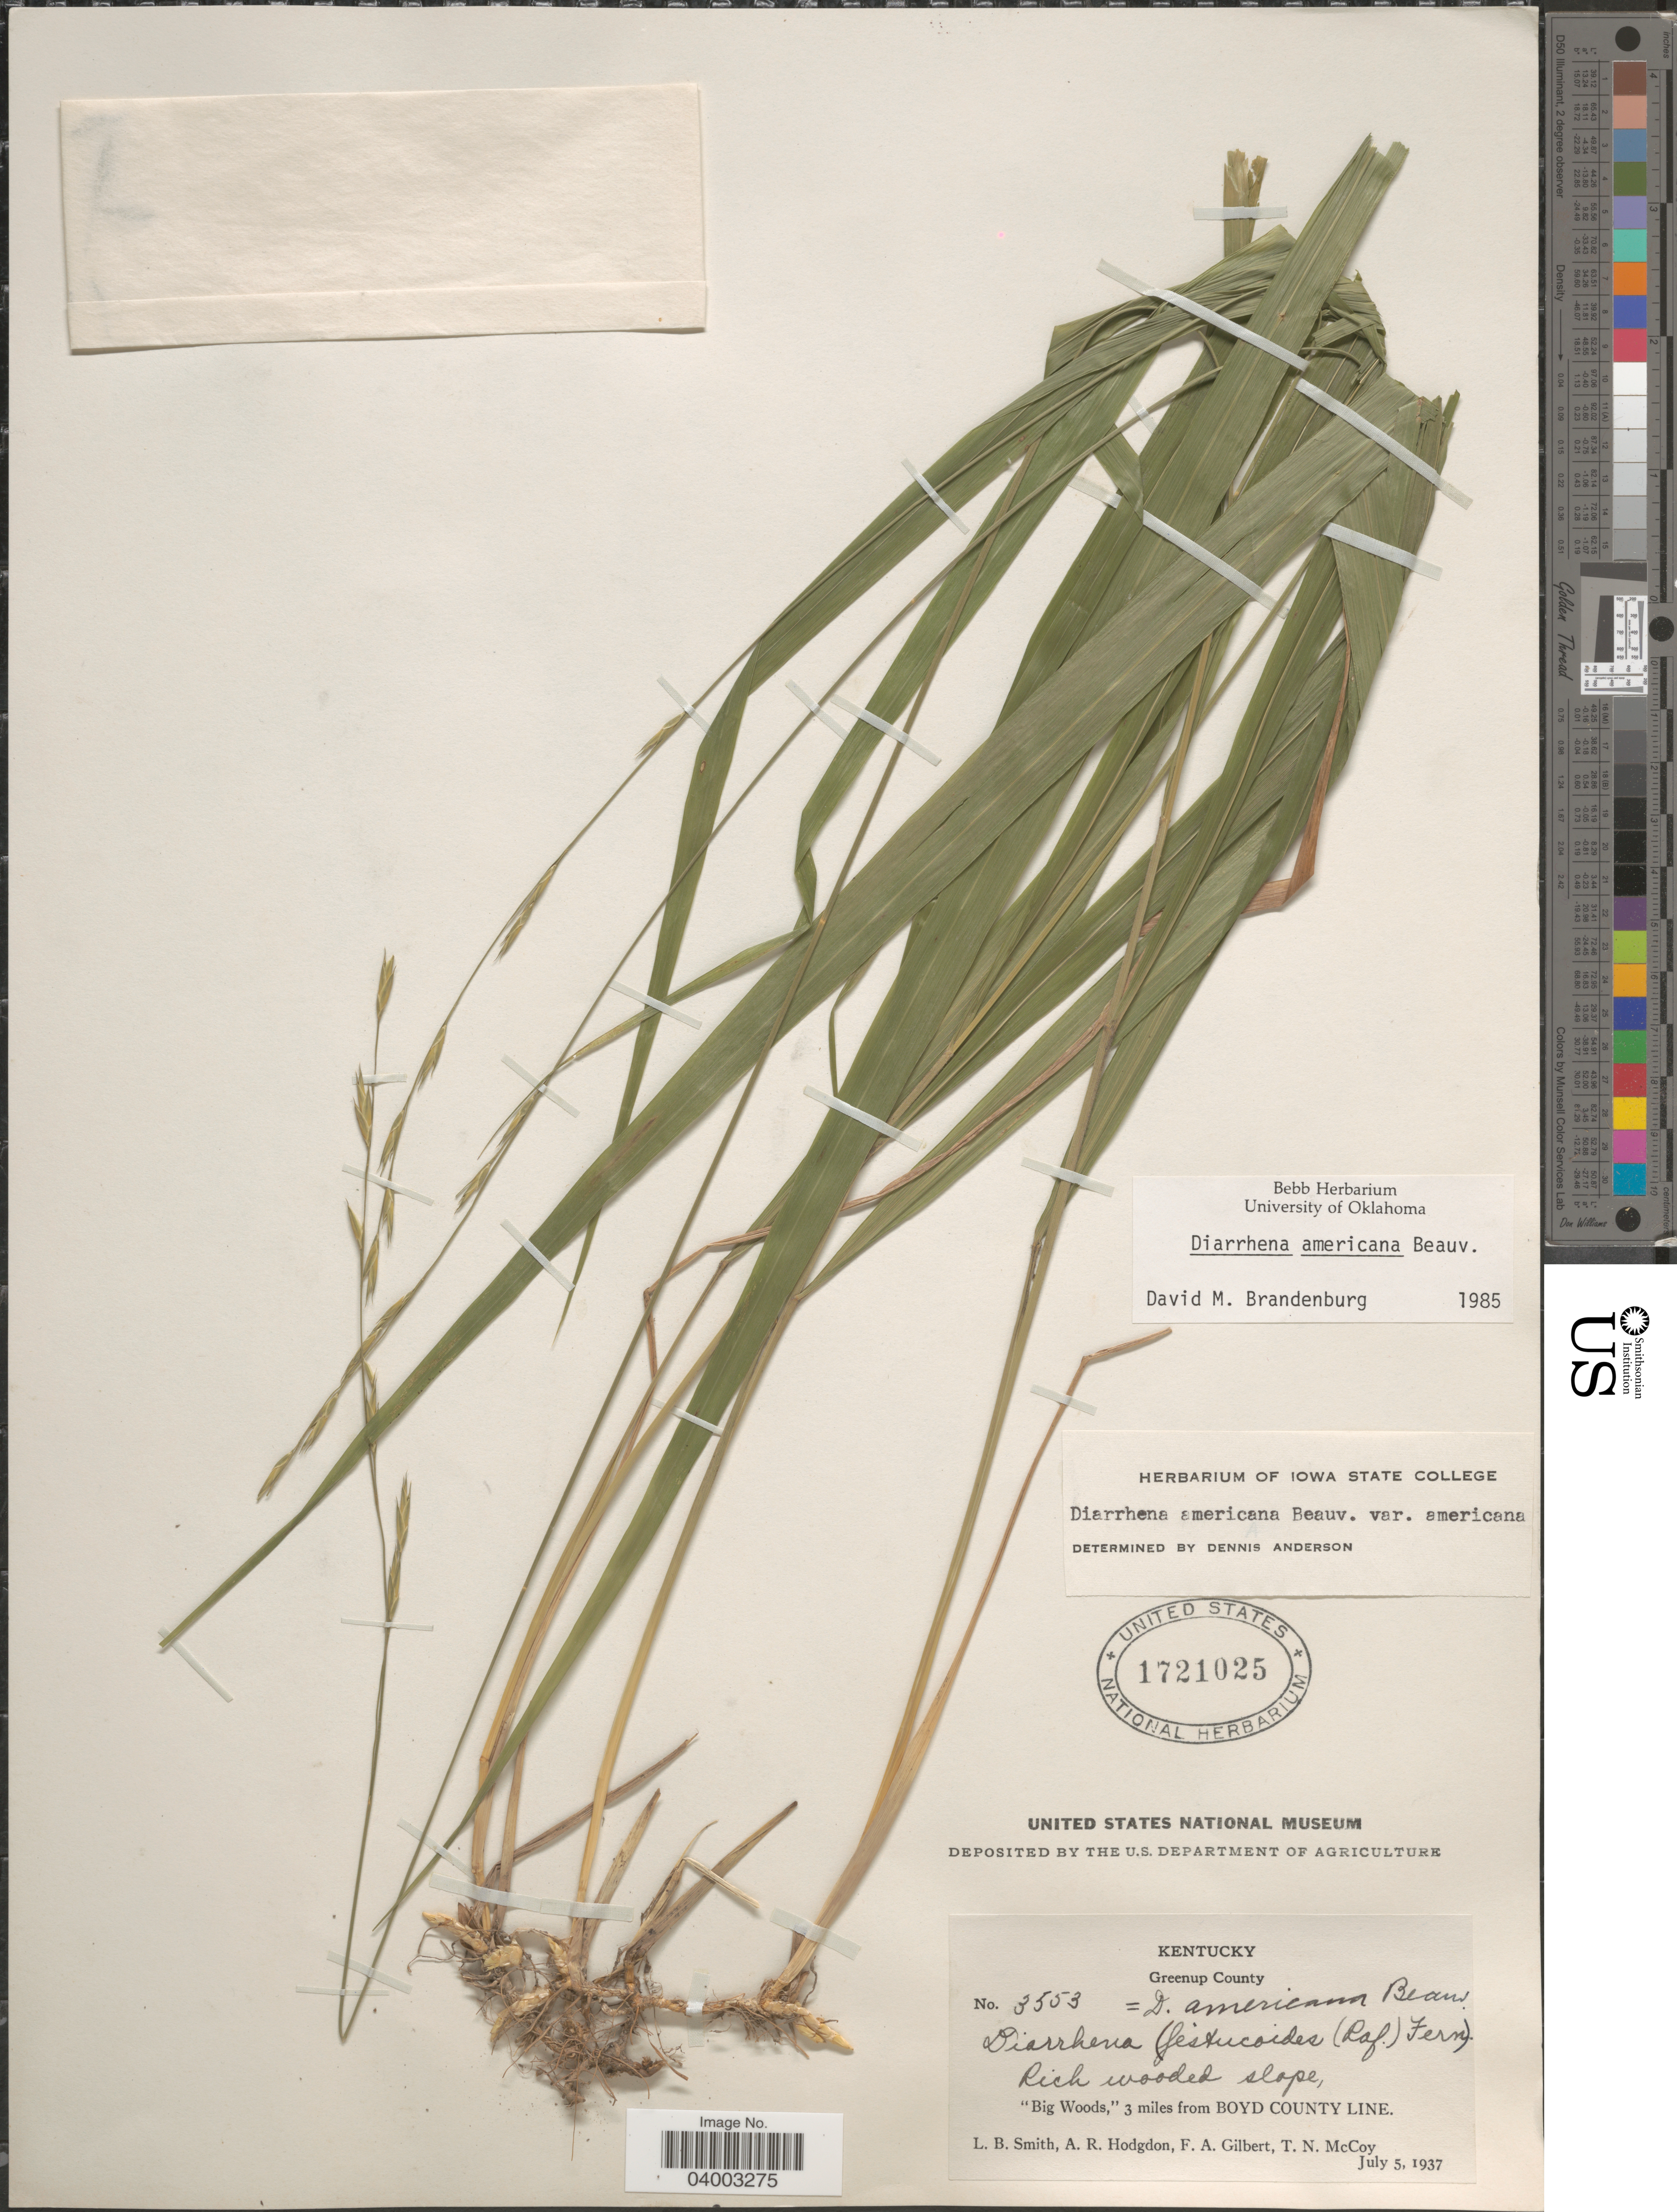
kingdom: Plantae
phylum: Tracheophyta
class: Liliopsida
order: Poales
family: Poaceae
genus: Diarrhena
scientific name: Diarrhena americana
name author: P. Beauv.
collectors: L. Smith, A. R. Hodgdon, F. A. Gilbert & T. N. McCoy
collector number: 3553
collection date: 1937-07-05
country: United States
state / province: Kentucky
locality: Greenup County. Rich wooded slope, "Big Woods," 3 miles from Boyd County Line.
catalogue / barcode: US 1721025